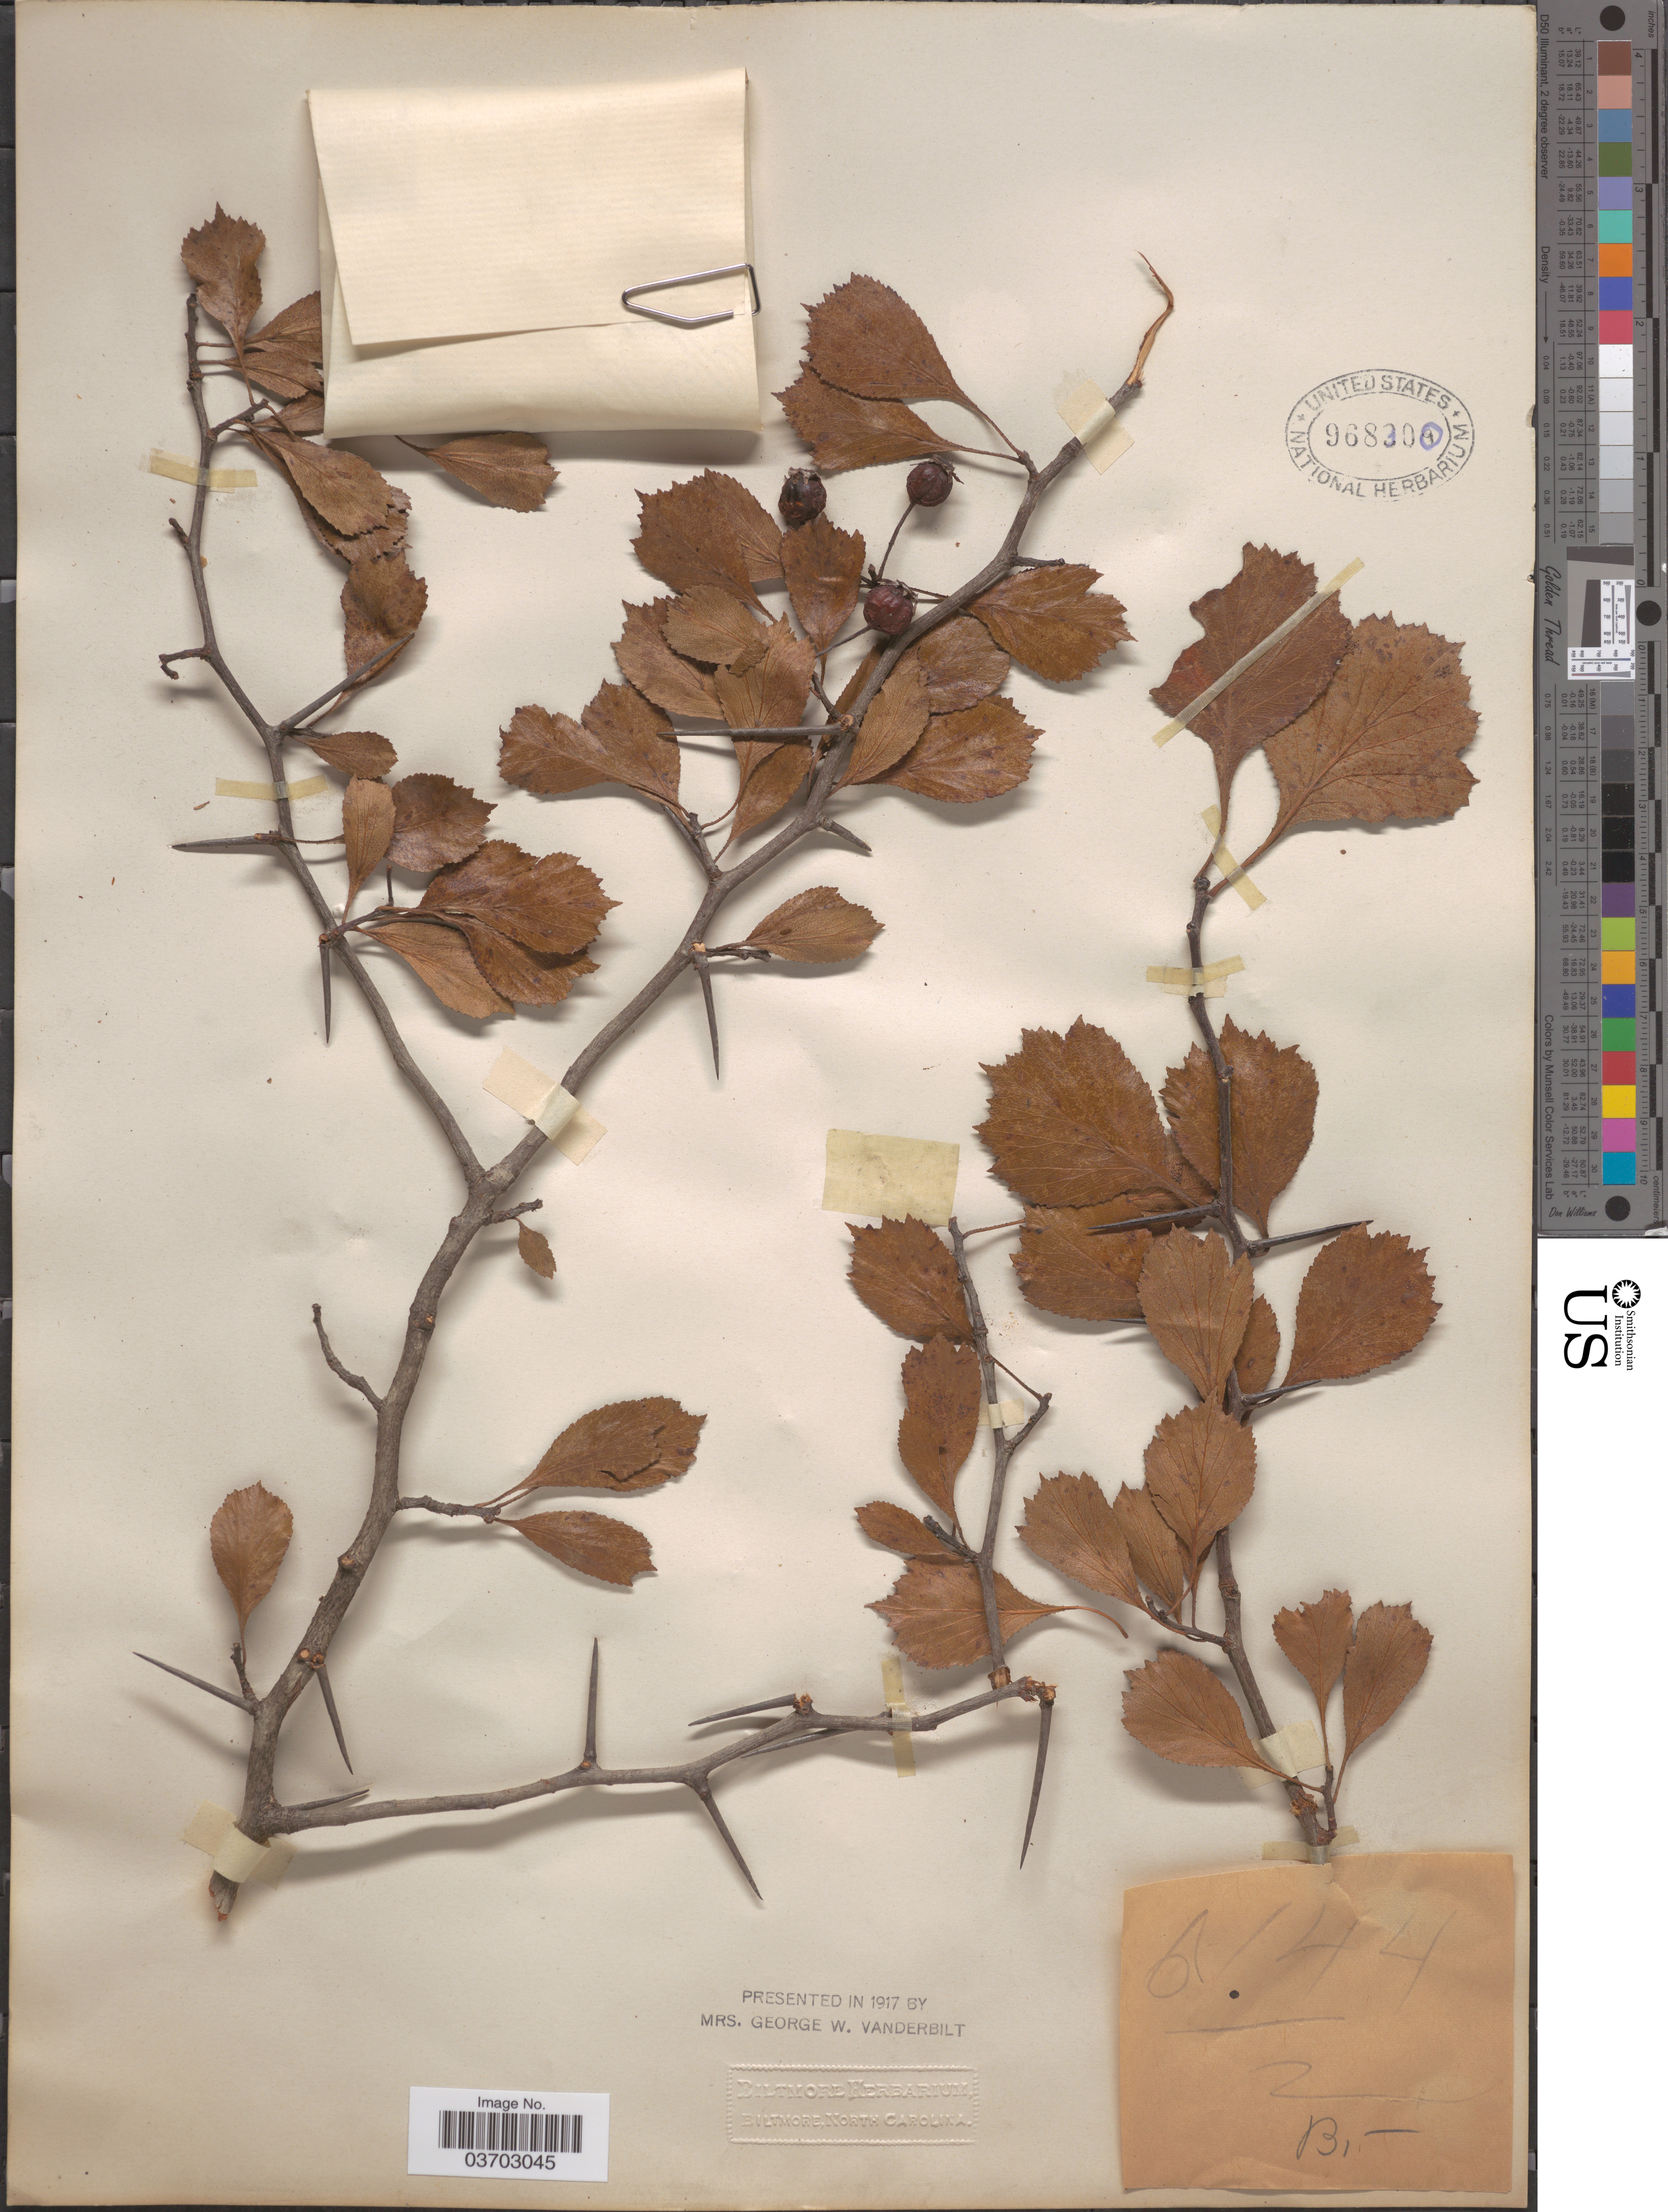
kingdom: Plantae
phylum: Tracheophyta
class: Magnoliopsida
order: Rosales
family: Rosaceae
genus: Crataegus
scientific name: Crataegus sp.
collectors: ex herb. Biltmore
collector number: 6144/2B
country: United States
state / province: North Carolina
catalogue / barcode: US 968300